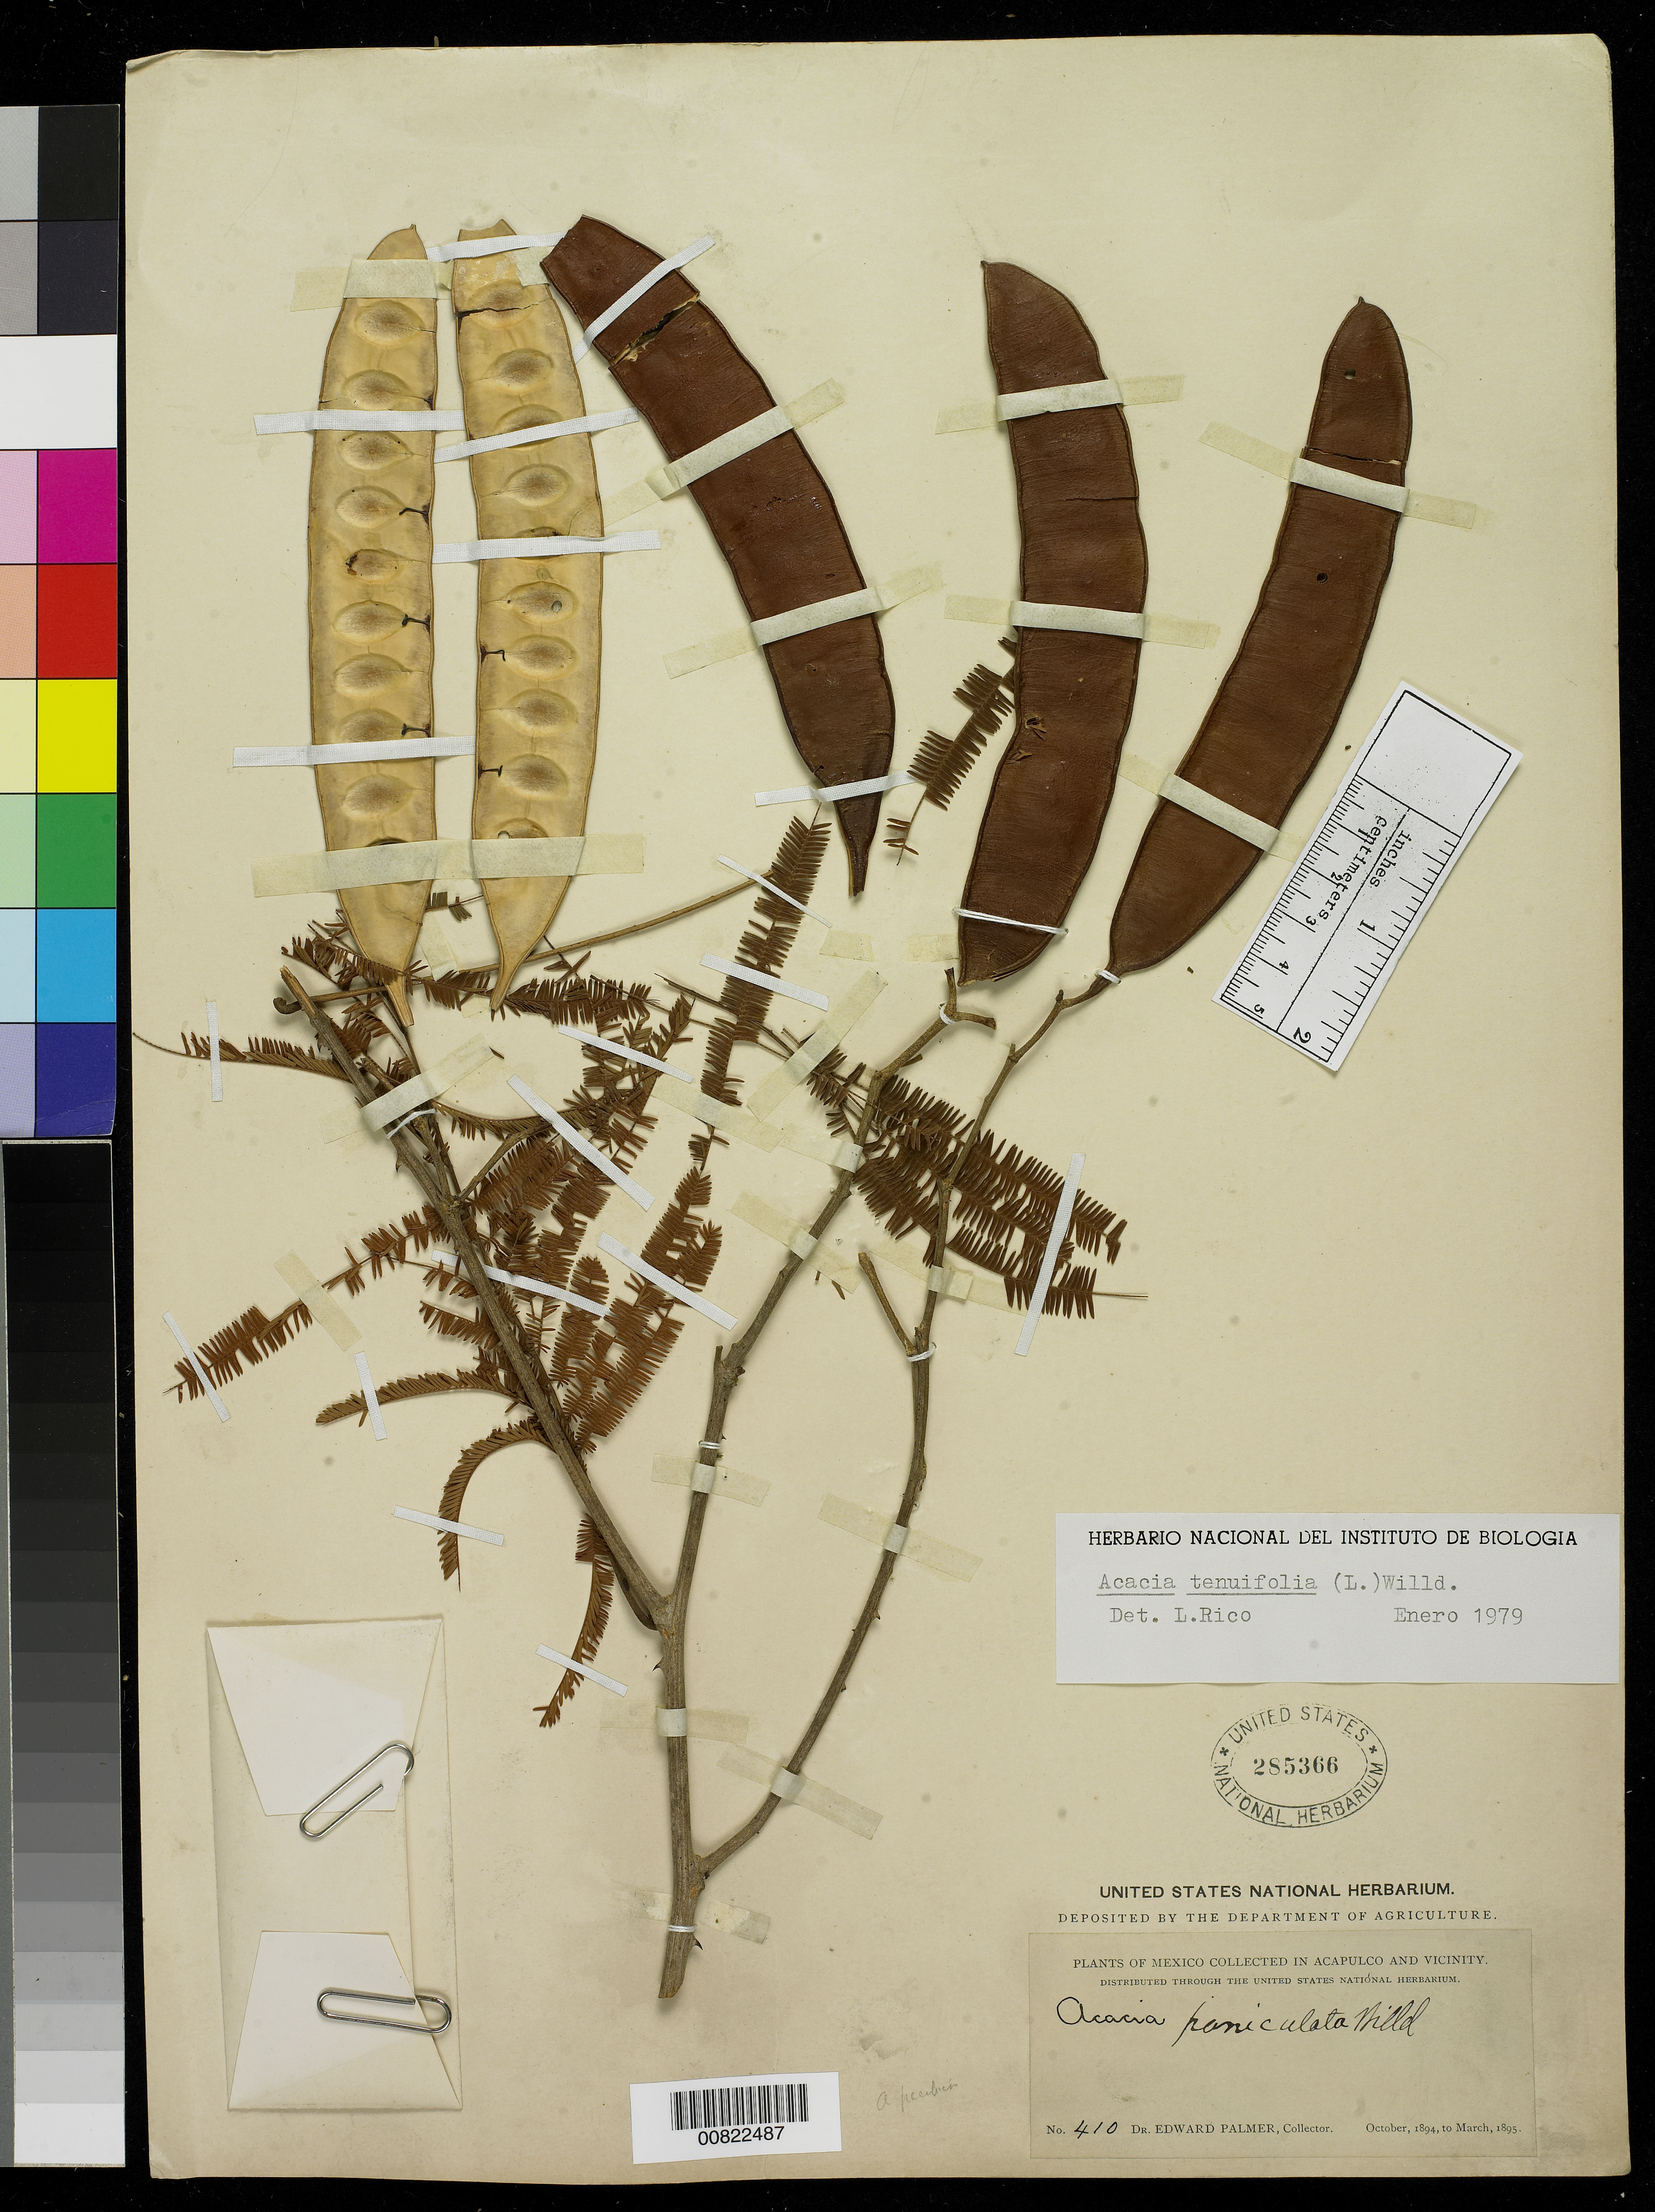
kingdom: Plantae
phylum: Tracheophyta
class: Magnoliopsida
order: Fabales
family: Fabaceae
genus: Senegalia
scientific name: Senegalia tenuifolia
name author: (L.) Britton & Rose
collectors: E. Palmer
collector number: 410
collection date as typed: Oct 1894 to -- Mar 1895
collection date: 1894-10/1895-03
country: Mexico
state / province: Guerrero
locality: Acapulco, Guerrero and vicinity.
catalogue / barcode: US 285366